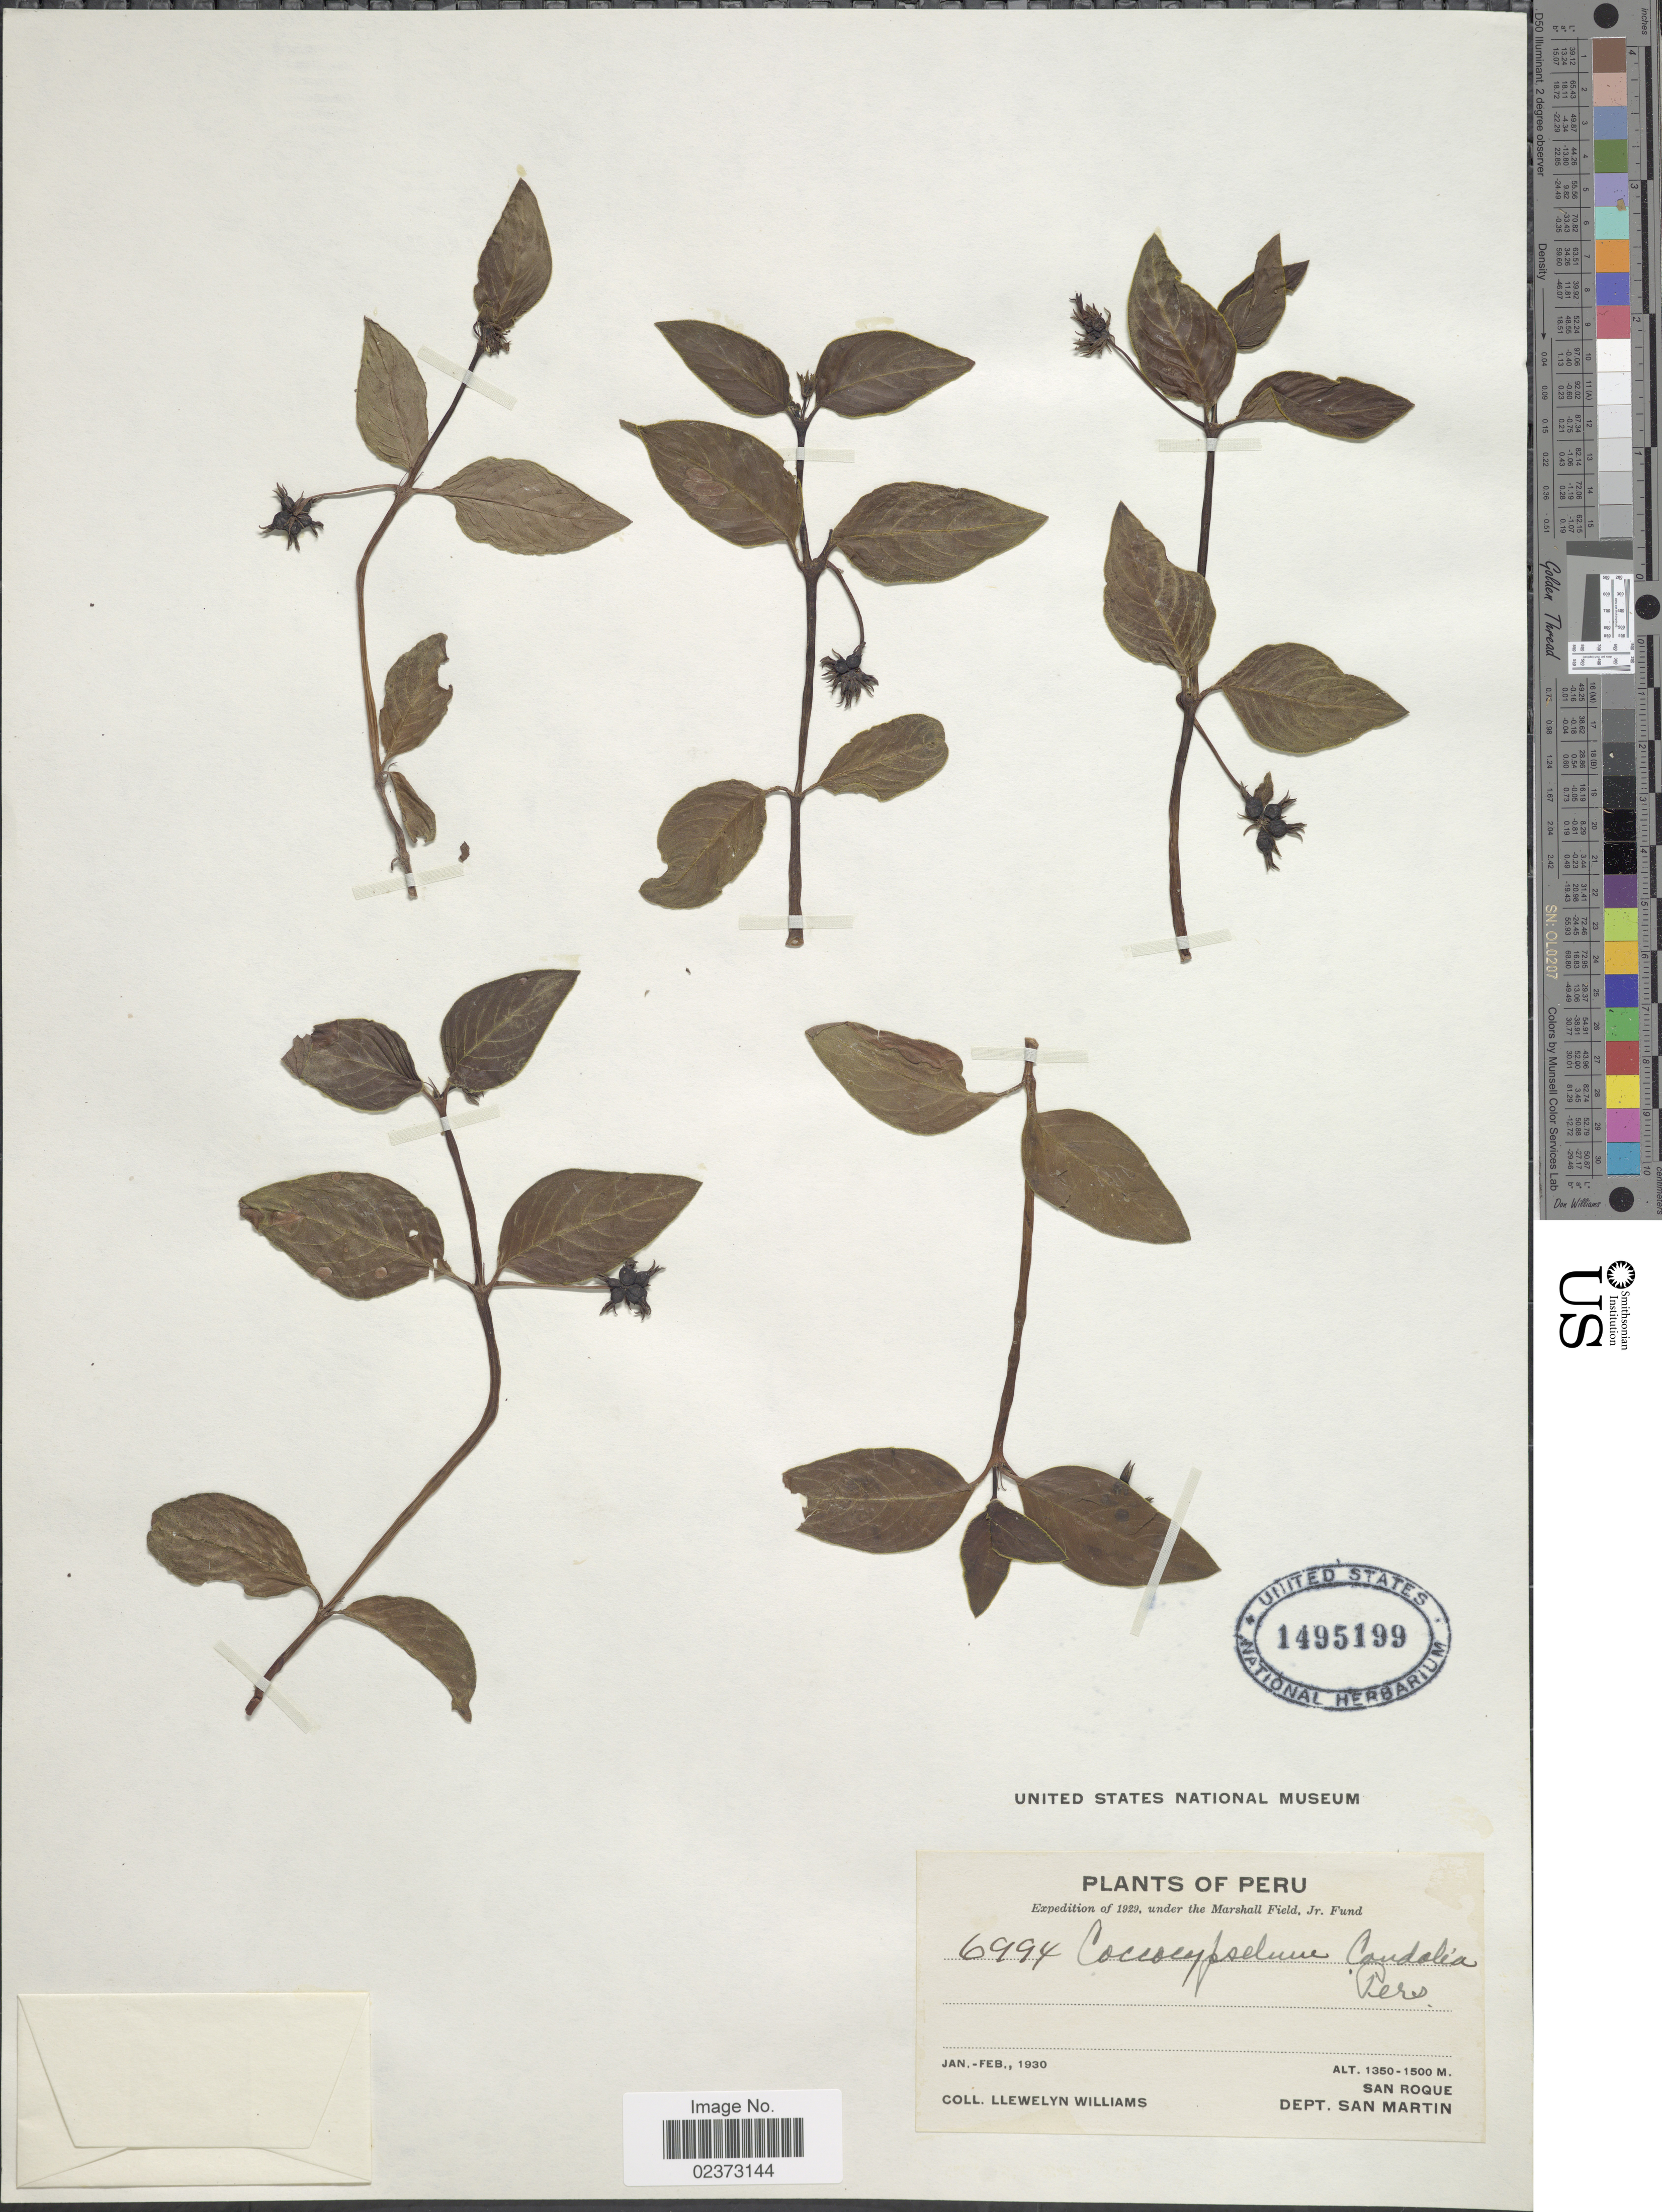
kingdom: Plantae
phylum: Tracheophyta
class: Magnoliopsida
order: Gentianales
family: Rubiaceae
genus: Coccocypselum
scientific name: Coccocypselum condalia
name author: Pers.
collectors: Ll. Williams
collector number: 6994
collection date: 1930-01/1930-02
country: Peru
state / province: San Martín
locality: San Roque, Dept. San Martin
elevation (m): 1350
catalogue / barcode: US 1495199